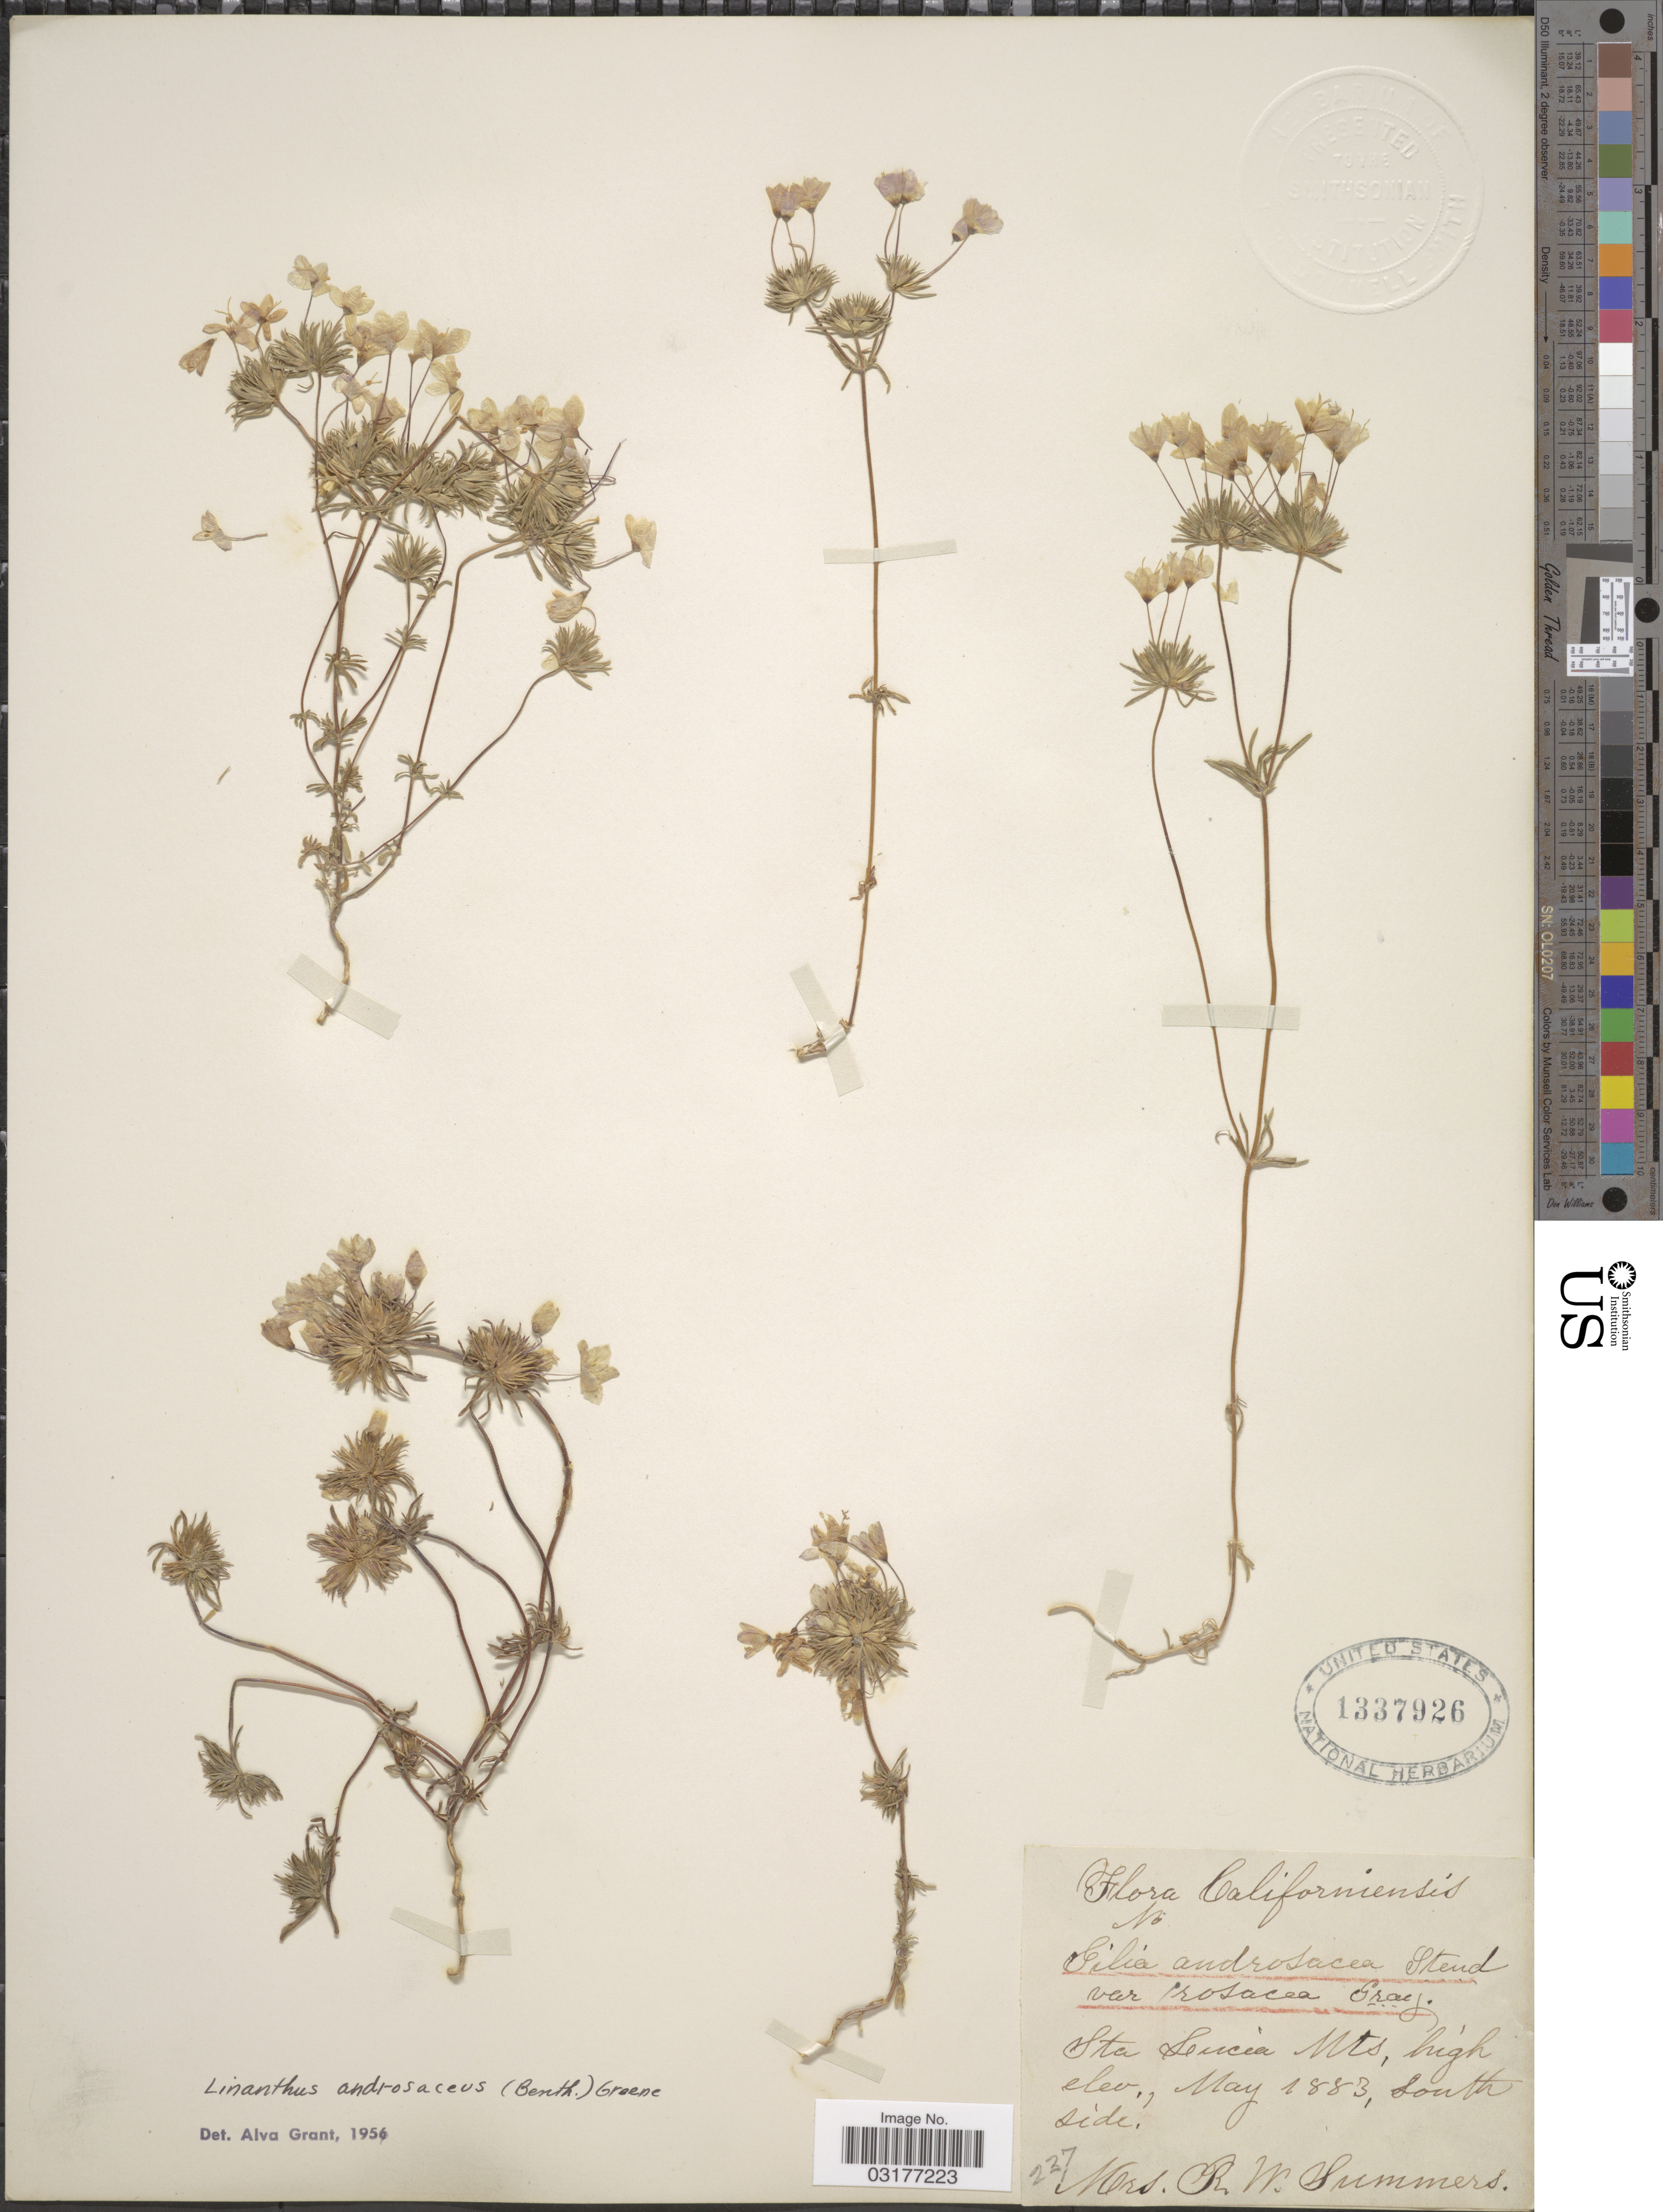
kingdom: Plantae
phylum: Tracheophyta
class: Magnoliopsida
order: Ericales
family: Polemoniaceae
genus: Leptosiphon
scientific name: Leptosiphon parviflorus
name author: Benth.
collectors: R. Summers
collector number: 237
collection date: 1883-05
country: United States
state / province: California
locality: Sta Lucia Mts, South side.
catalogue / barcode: US 1337926